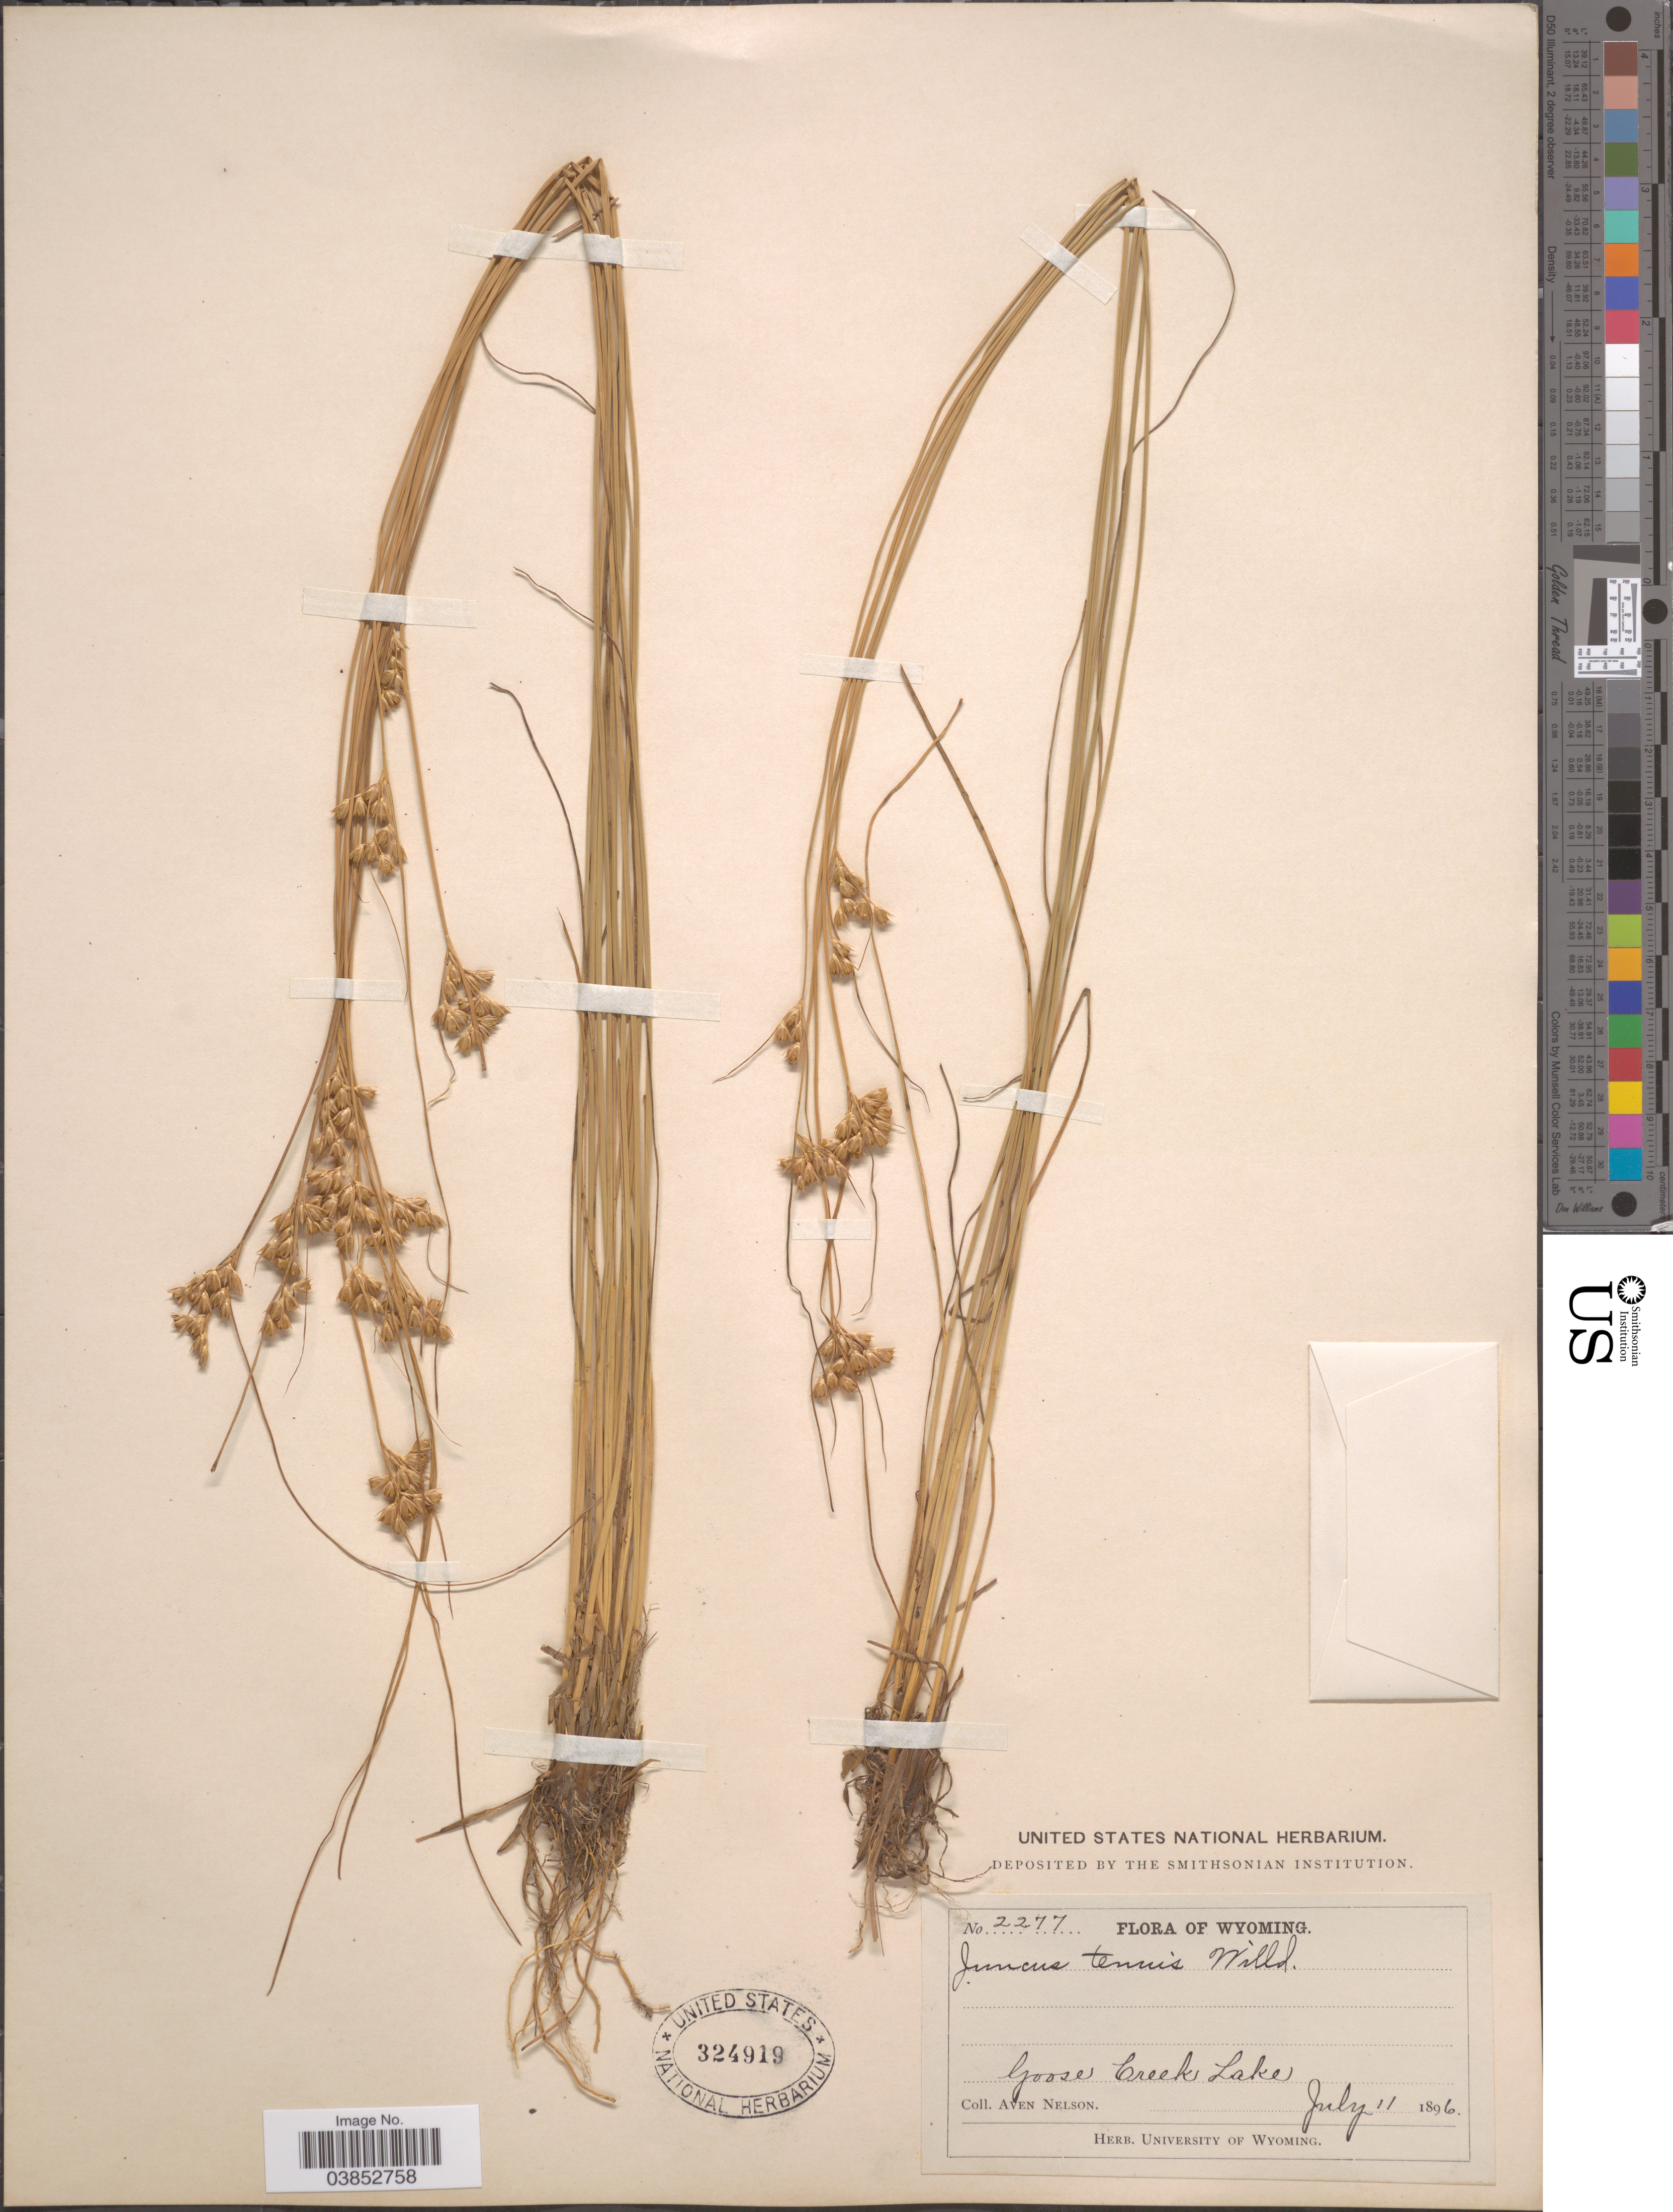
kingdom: Plantae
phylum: Tracheophyta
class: Liliopsida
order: Poales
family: Juncaceae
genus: Juncus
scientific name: Juncus dudleyi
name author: Wiegand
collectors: A. Nelson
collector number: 2277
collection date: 1896-07-11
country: United States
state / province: Wyoming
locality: Goose Creek Lake.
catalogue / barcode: US 324919